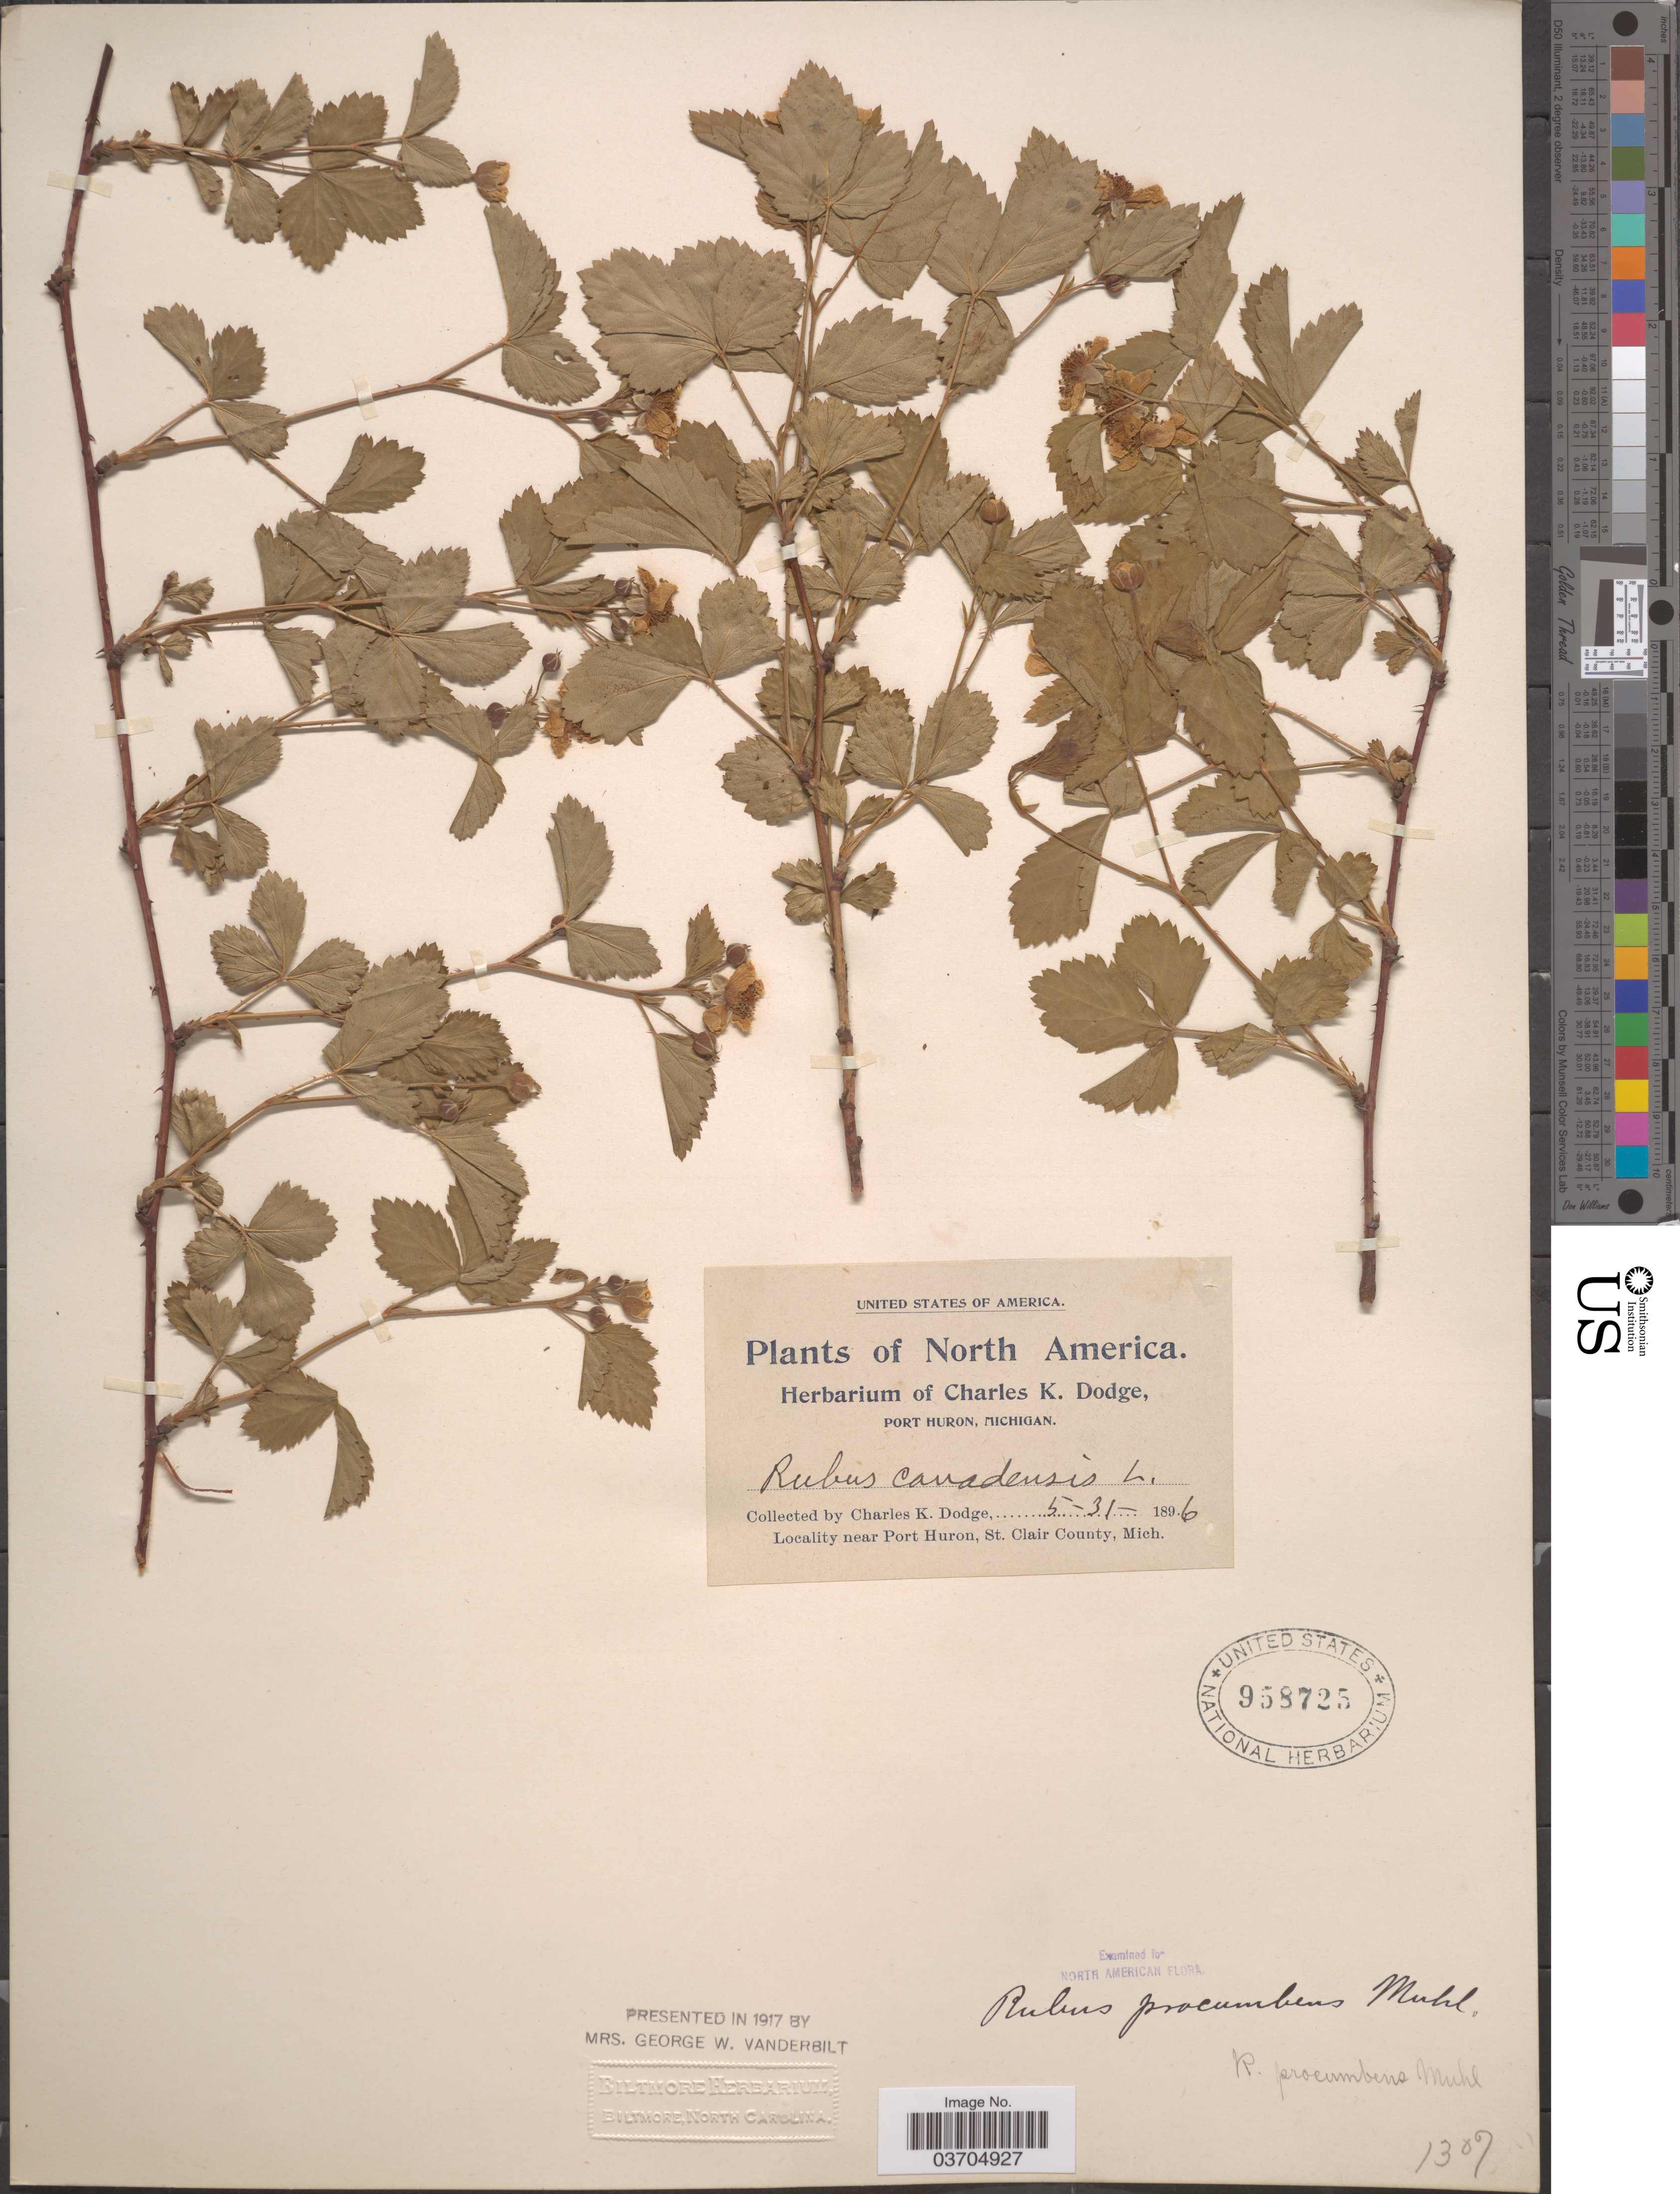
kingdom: Plantae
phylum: Tracheophyta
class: Magnoliopsida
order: Rosales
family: Rosaceae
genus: Rubus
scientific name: Rubus procumbens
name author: Muhl.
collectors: C. K. Dodge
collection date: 1896-05-31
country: United States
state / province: Michigan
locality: Near Port Huron, St. Clair County.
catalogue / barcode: US 958725